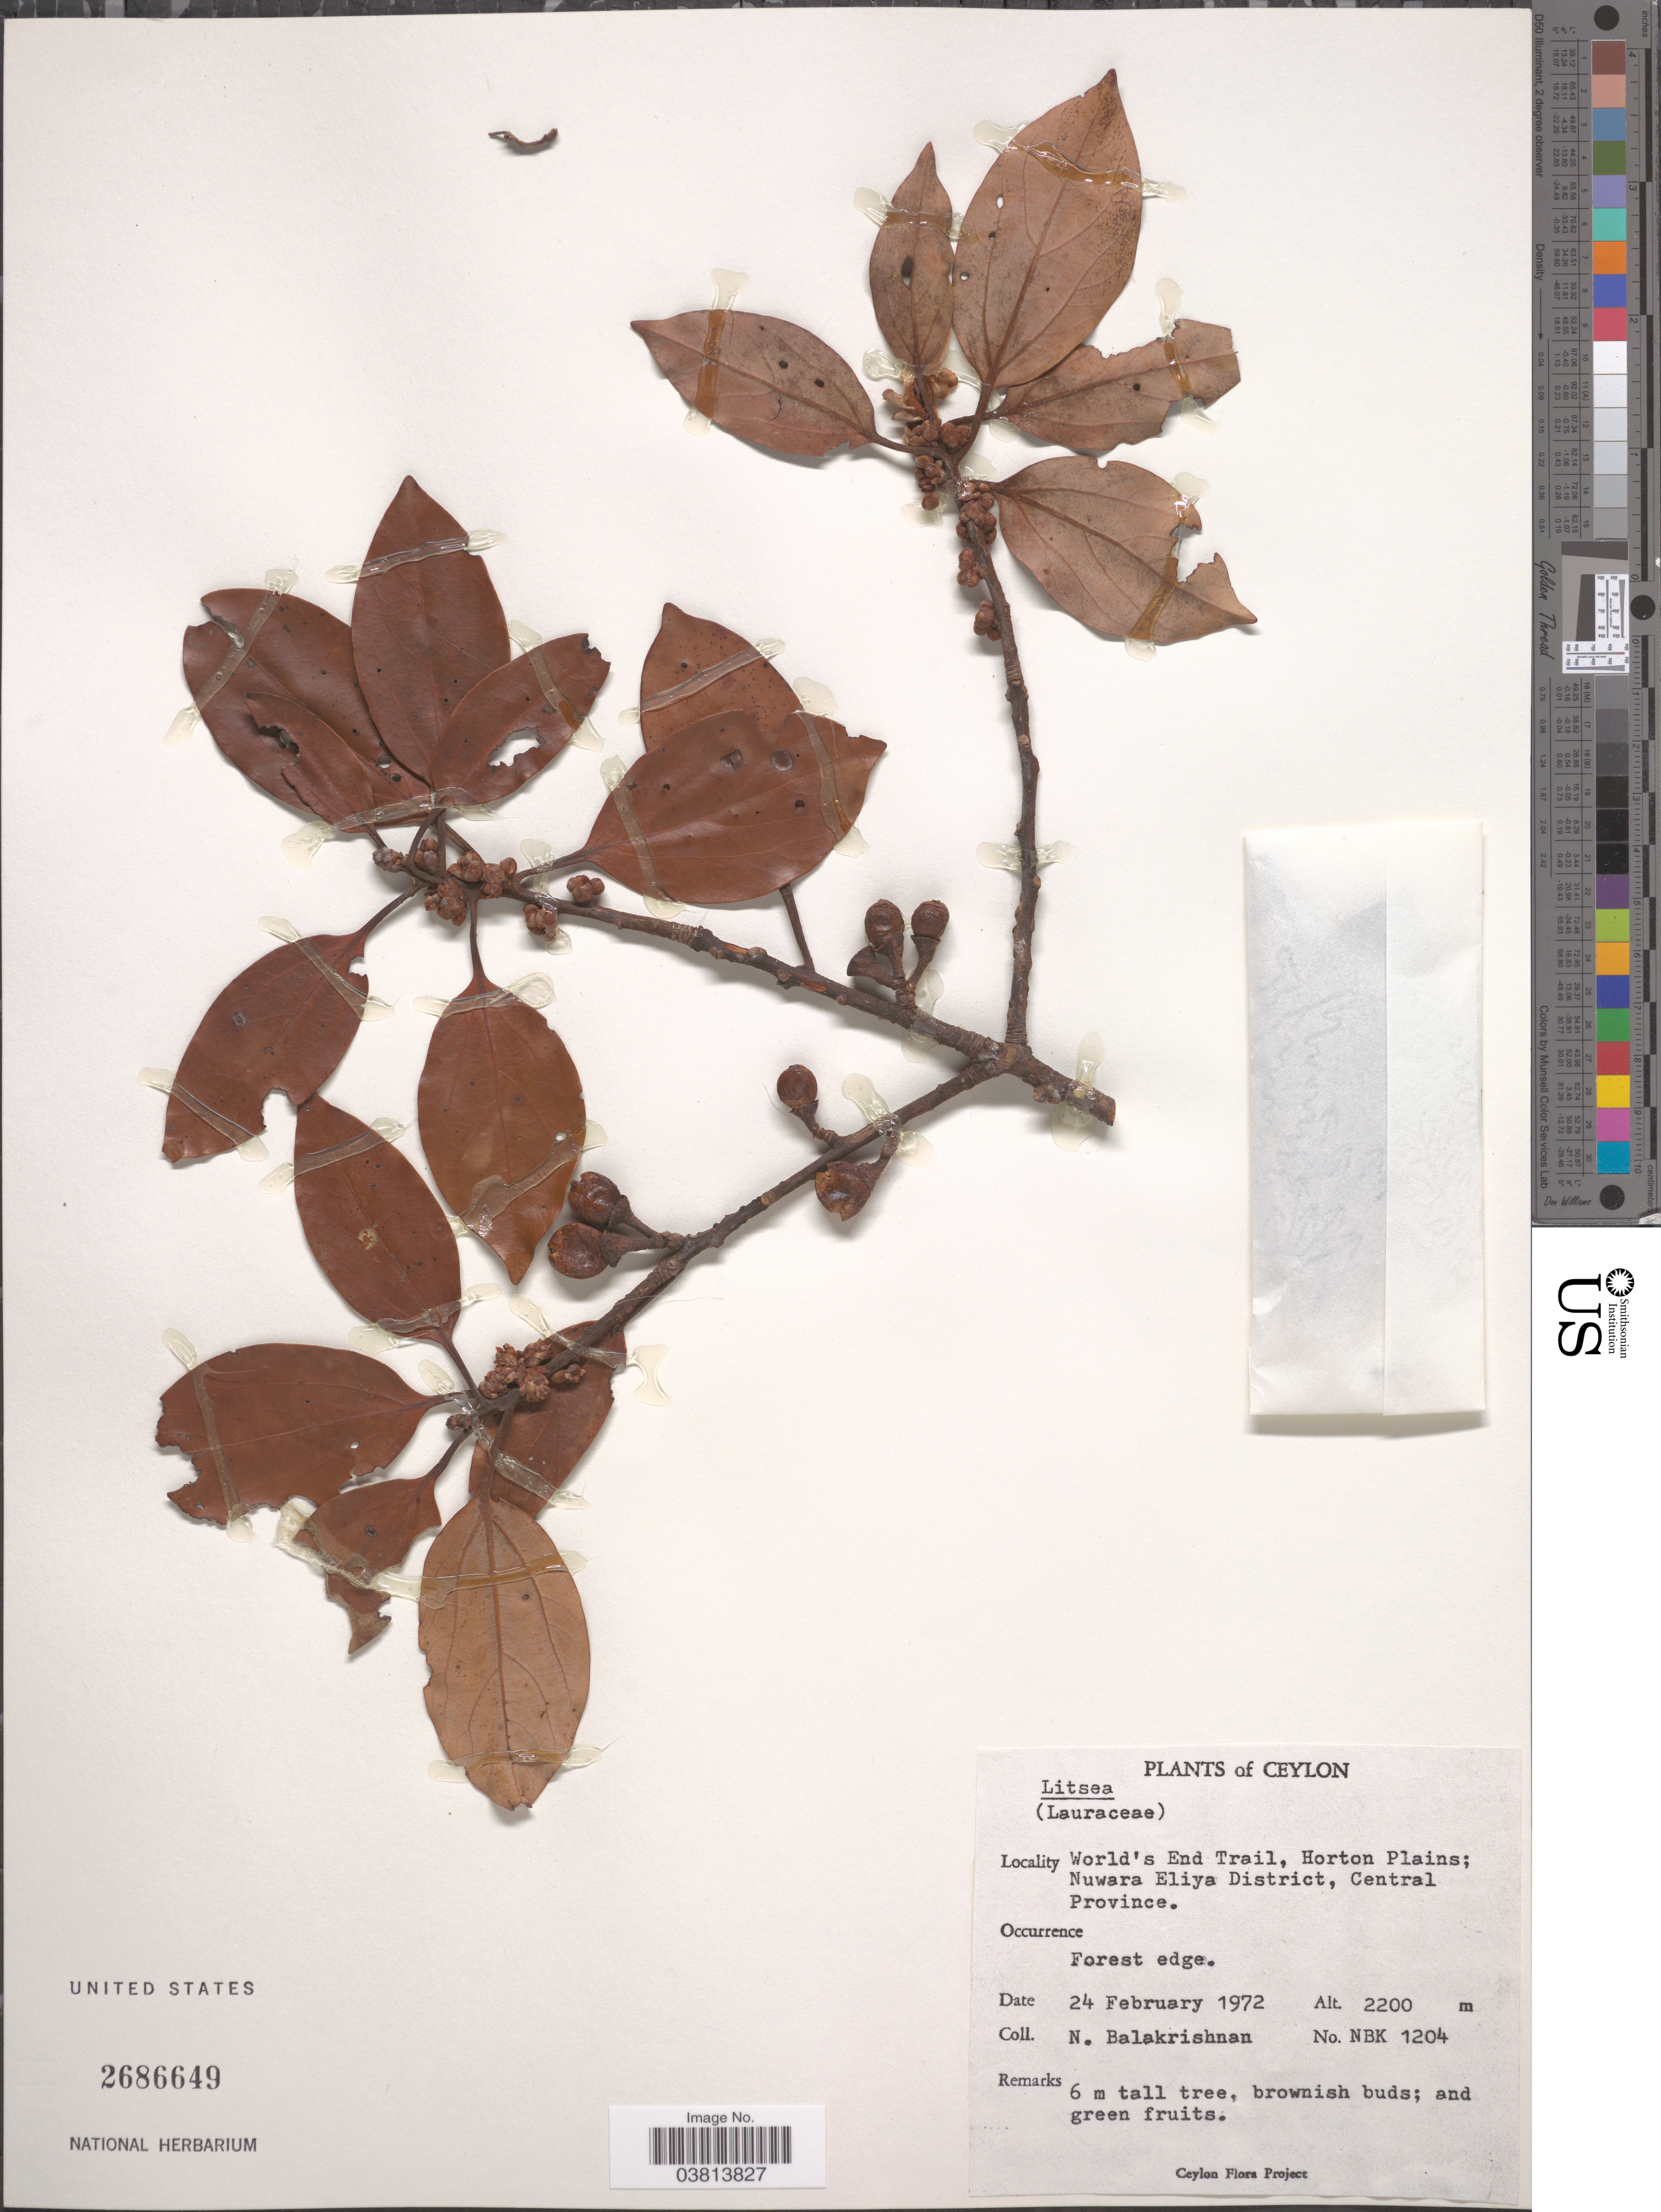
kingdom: Plantae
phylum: Tracheophyta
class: Magnoliopsida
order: Laurales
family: Lauraceae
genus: Litsea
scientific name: Litsea sp.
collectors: N. Balakrishnan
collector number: NBK 1204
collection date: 1972-02-24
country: Sri Lanka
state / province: Central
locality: Ceylon. World's End Trail, Horton Plains; Nuwara Eliya District.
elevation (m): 2200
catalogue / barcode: US 2686649